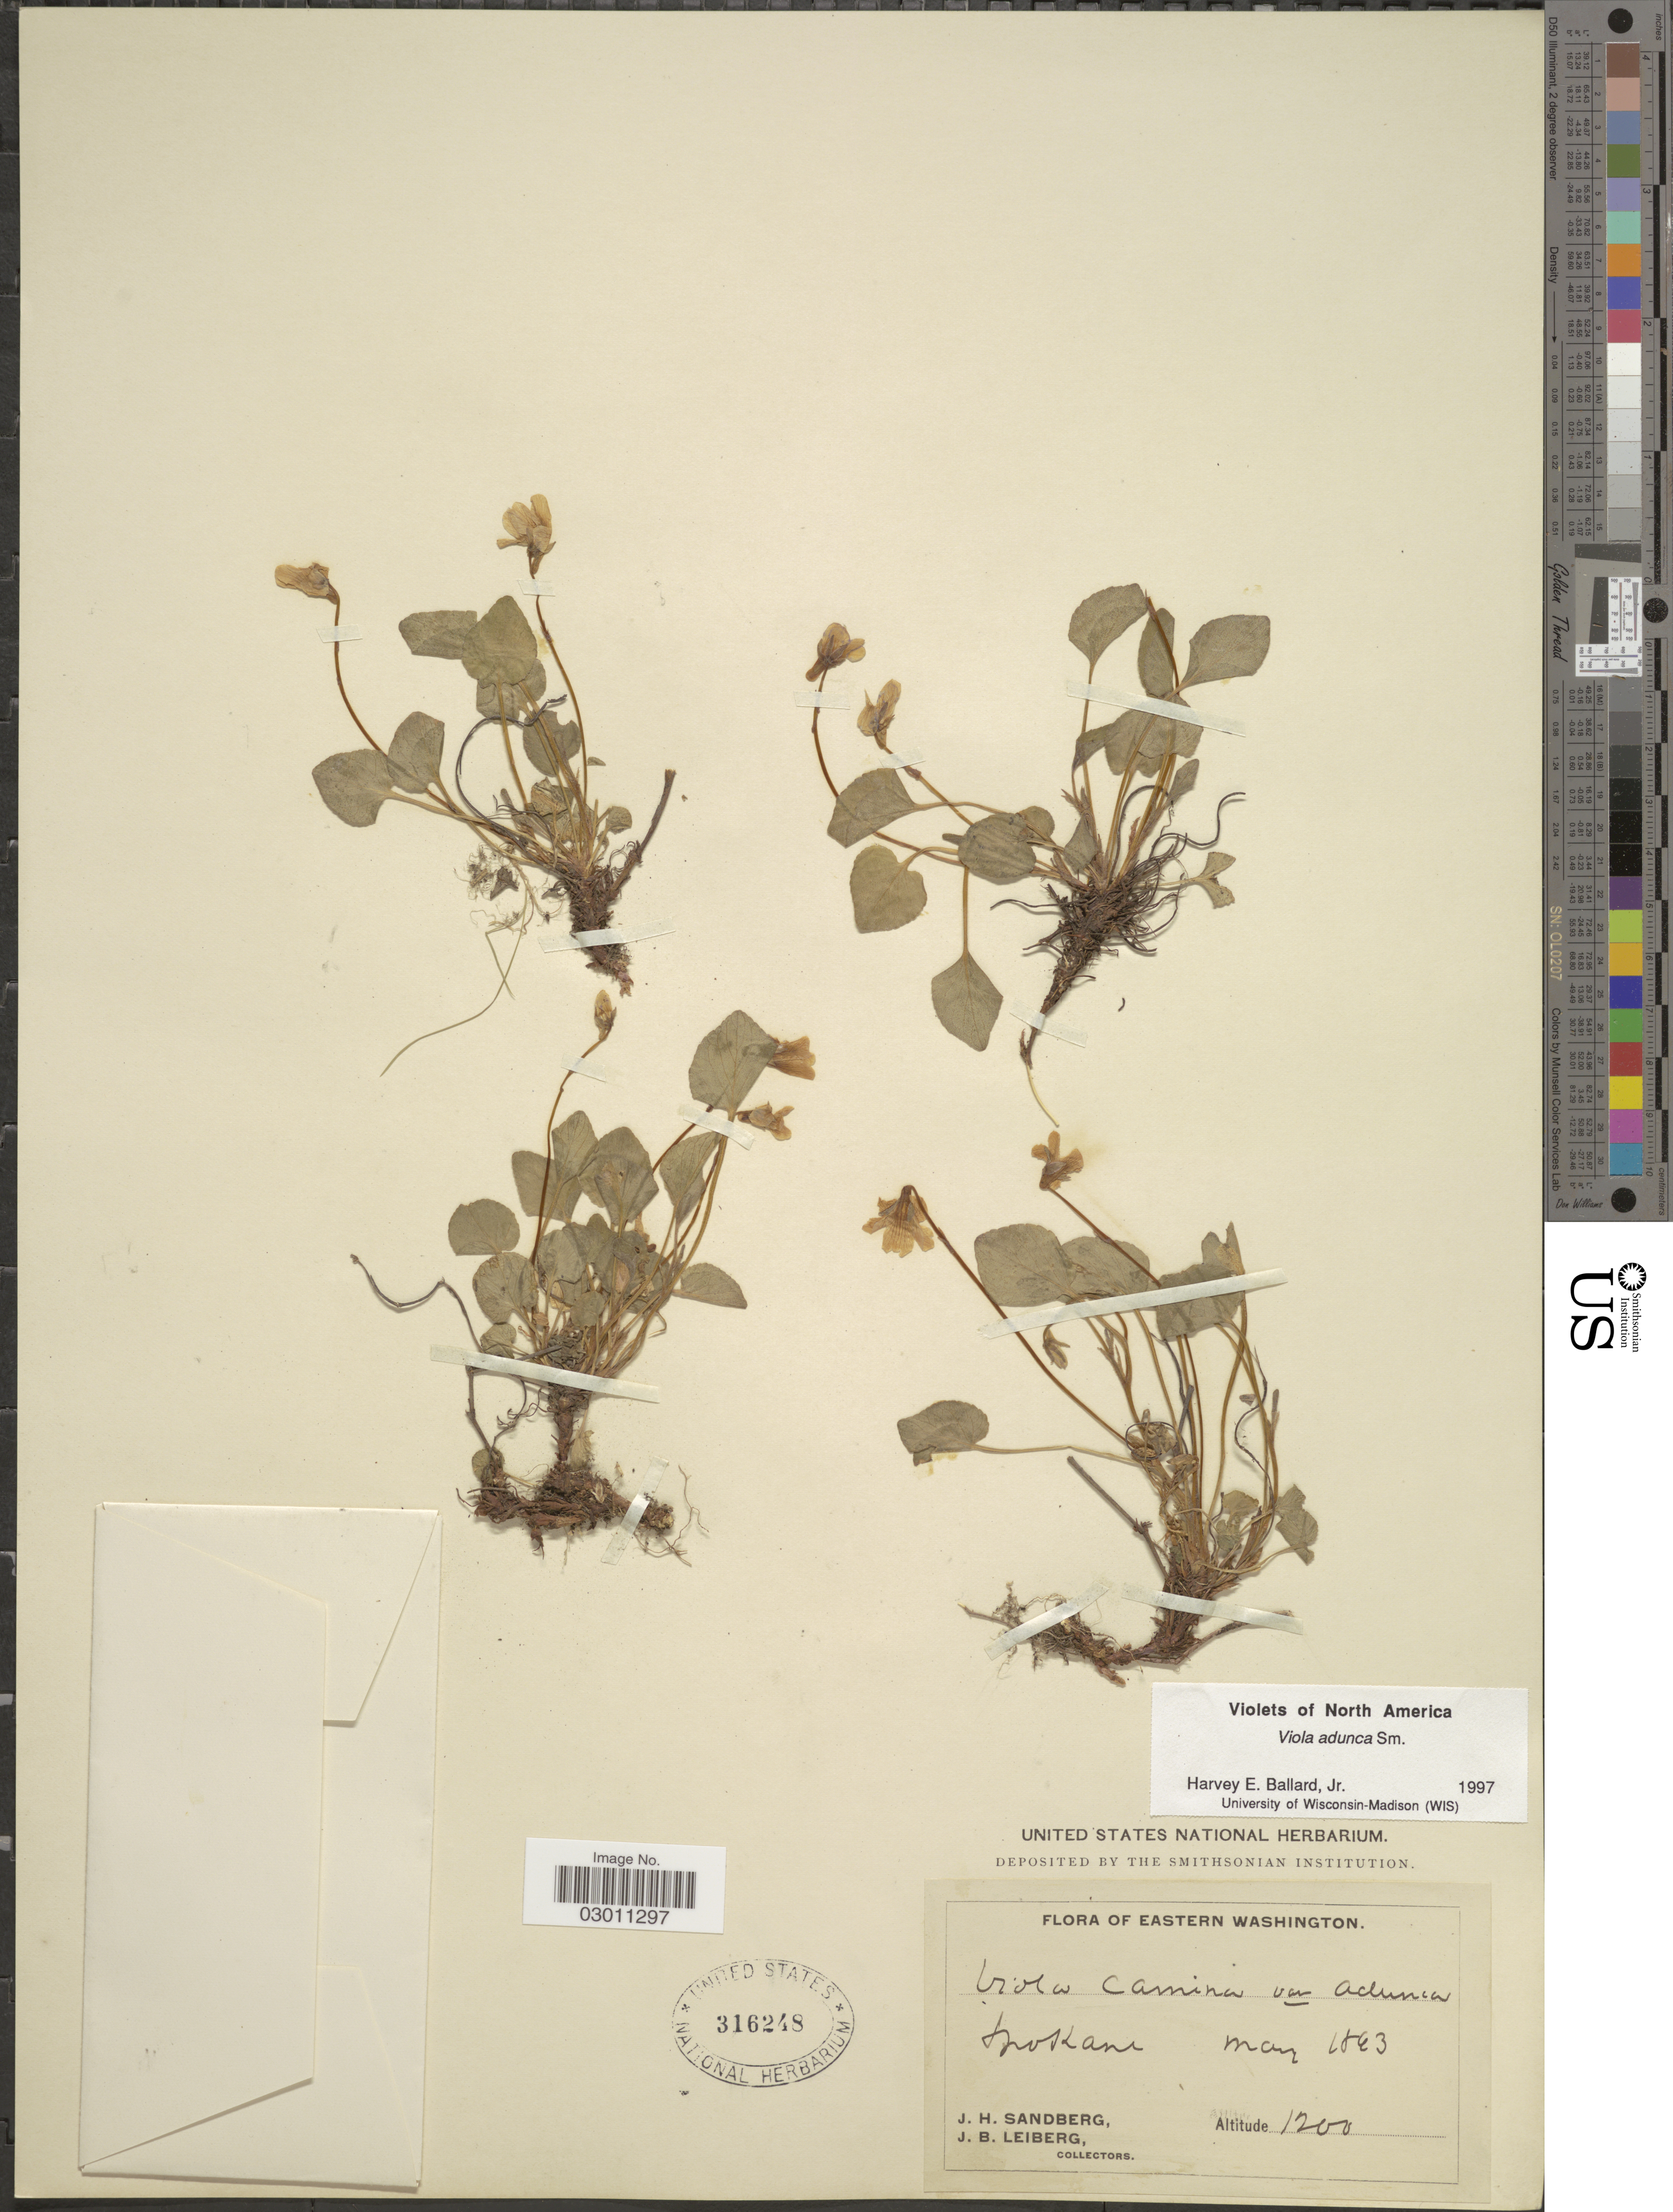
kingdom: Plantae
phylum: Tracheophyta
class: Magnoliopsida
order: Malpighiales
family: Violaceae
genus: Viola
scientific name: Viola adunca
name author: Sm.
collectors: J. H. Sandberg & J. B. Leiberg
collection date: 1893-05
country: United States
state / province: Washington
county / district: Spokane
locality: Eastern Washington. Spokane.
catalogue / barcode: US 316248